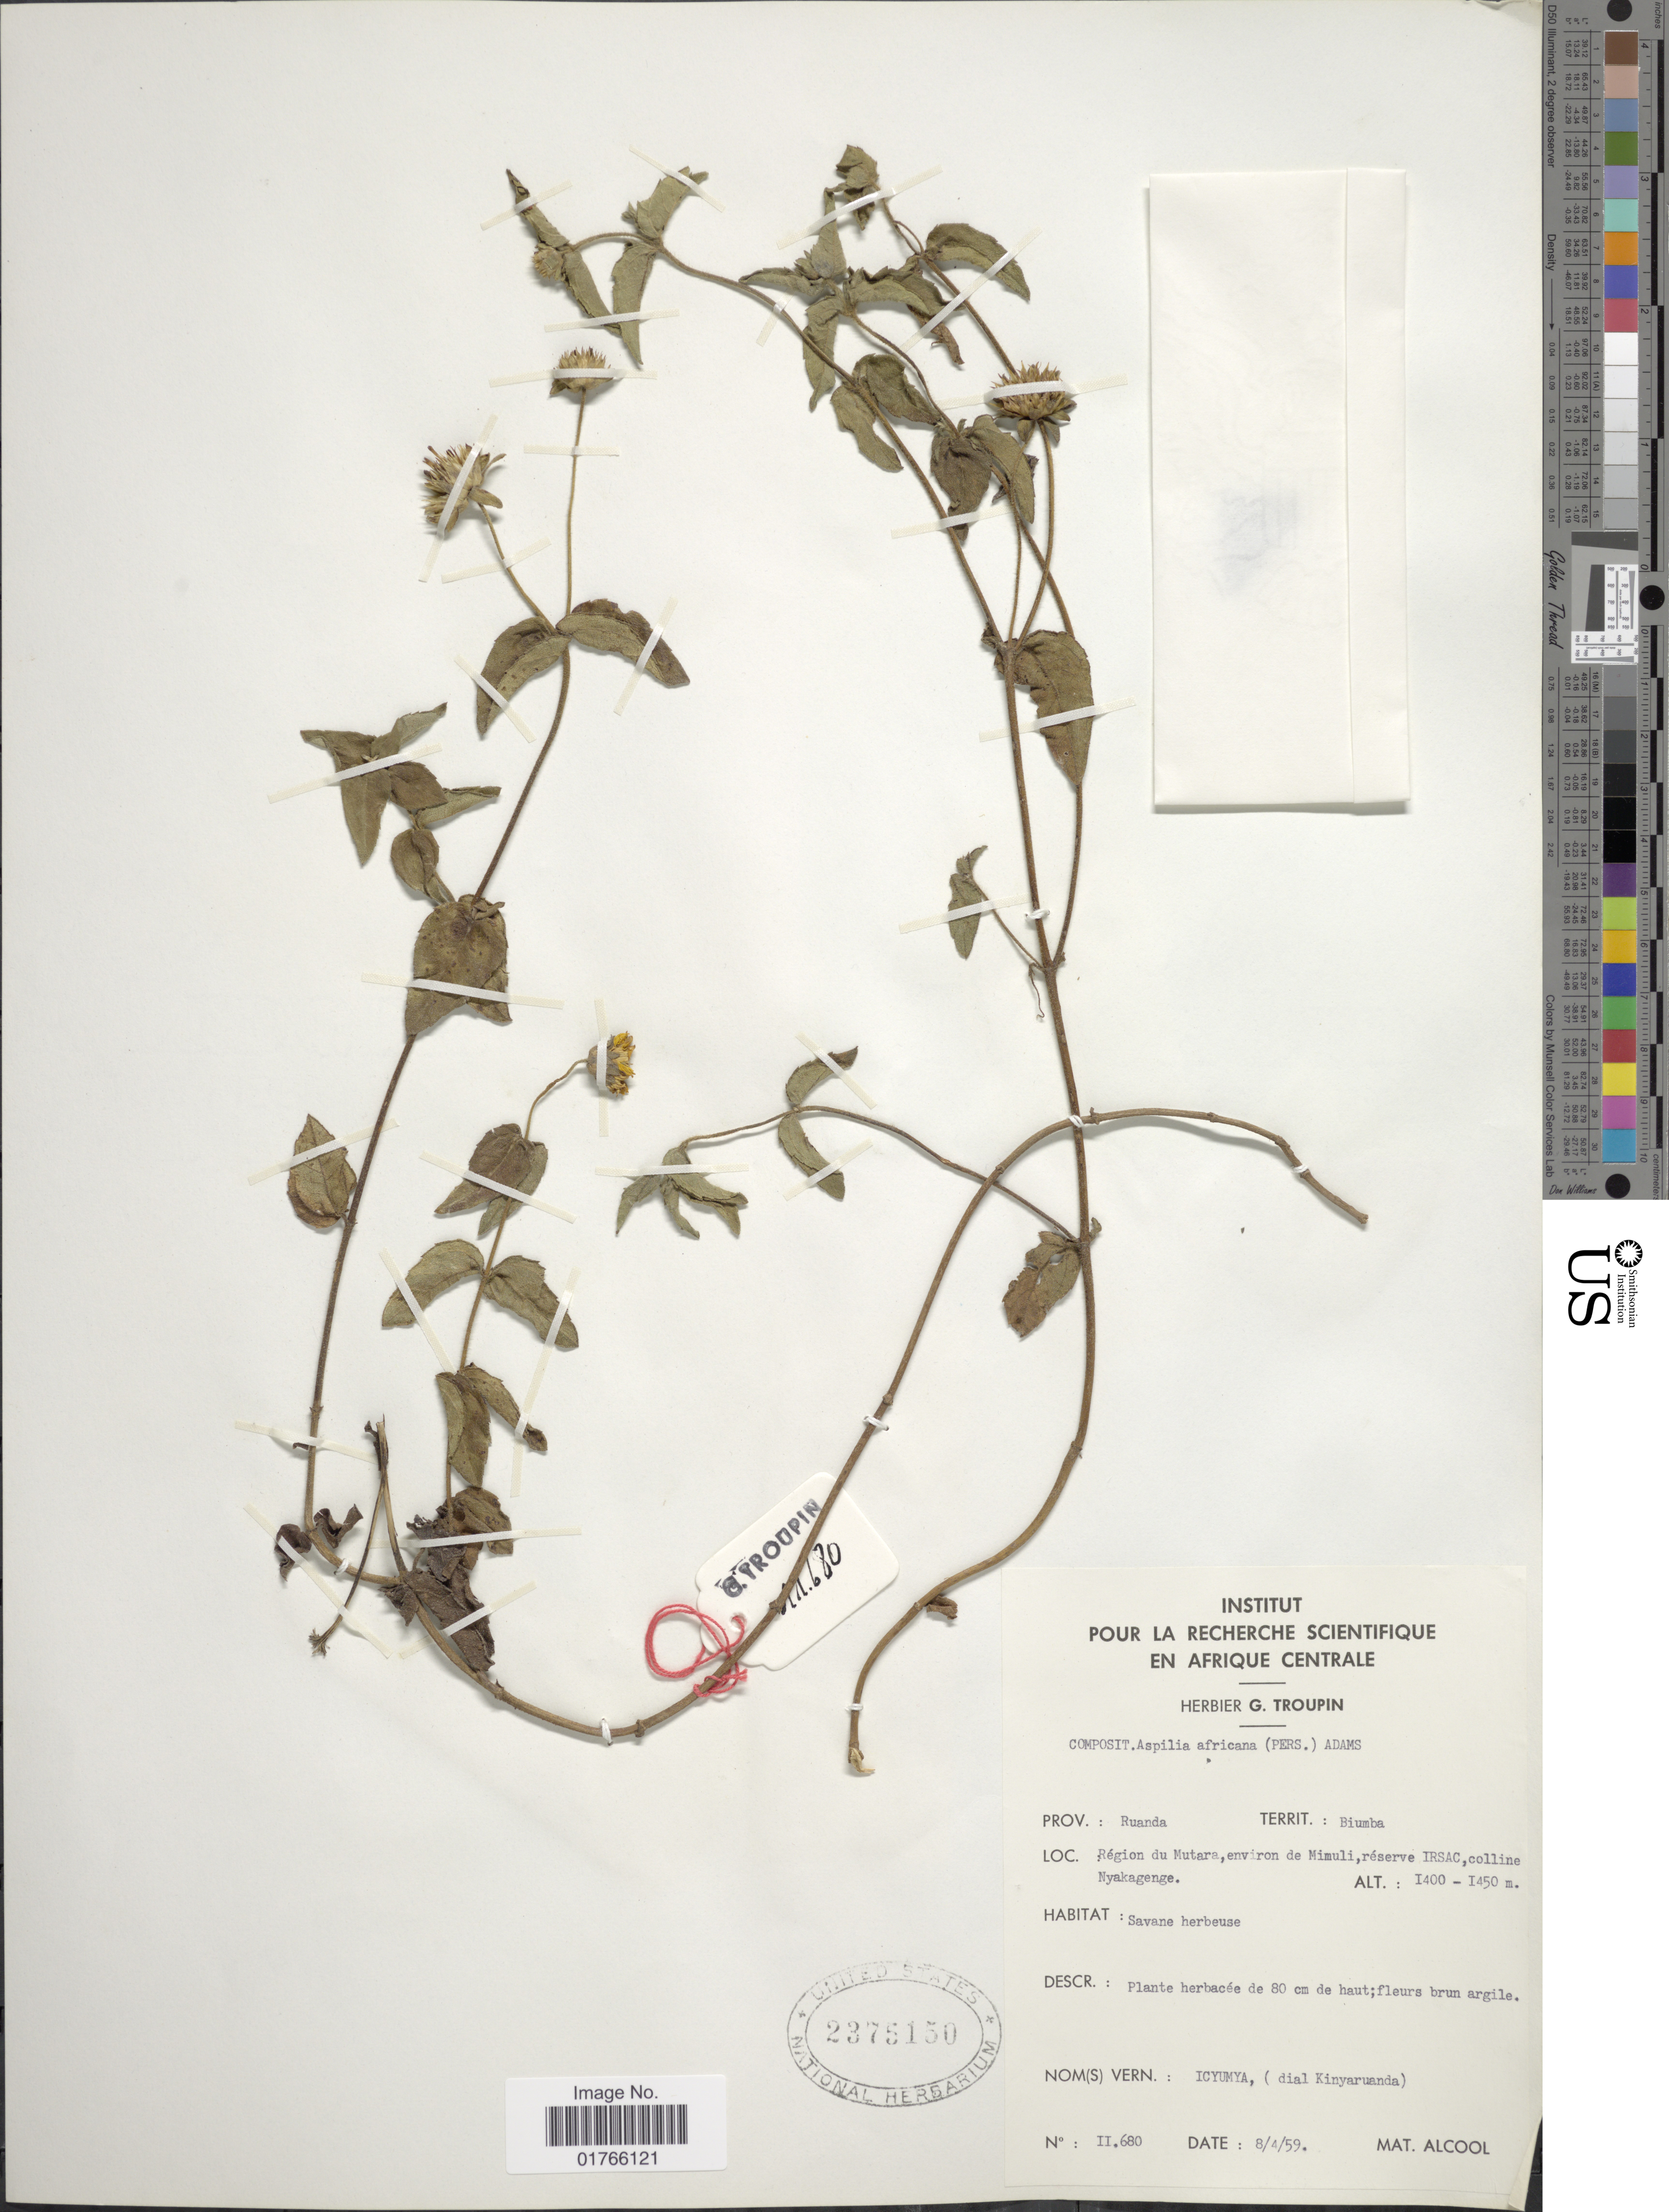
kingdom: Plantae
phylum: Tracheophyta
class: Magnoliopsida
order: Asterales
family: Asteraceae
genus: Aspilia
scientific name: Aspilia africana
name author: (Pers.) C.D. Adams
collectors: ex herb. G. Troupin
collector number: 2/680*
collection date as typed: Transcribed d/m/y: 8/4/59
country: Rwanda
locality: Biumba, Region du Mutara, environ de Mimuli, reserve Irsac, colline Nyakagenge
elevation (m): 1400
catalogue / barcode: US 2375150